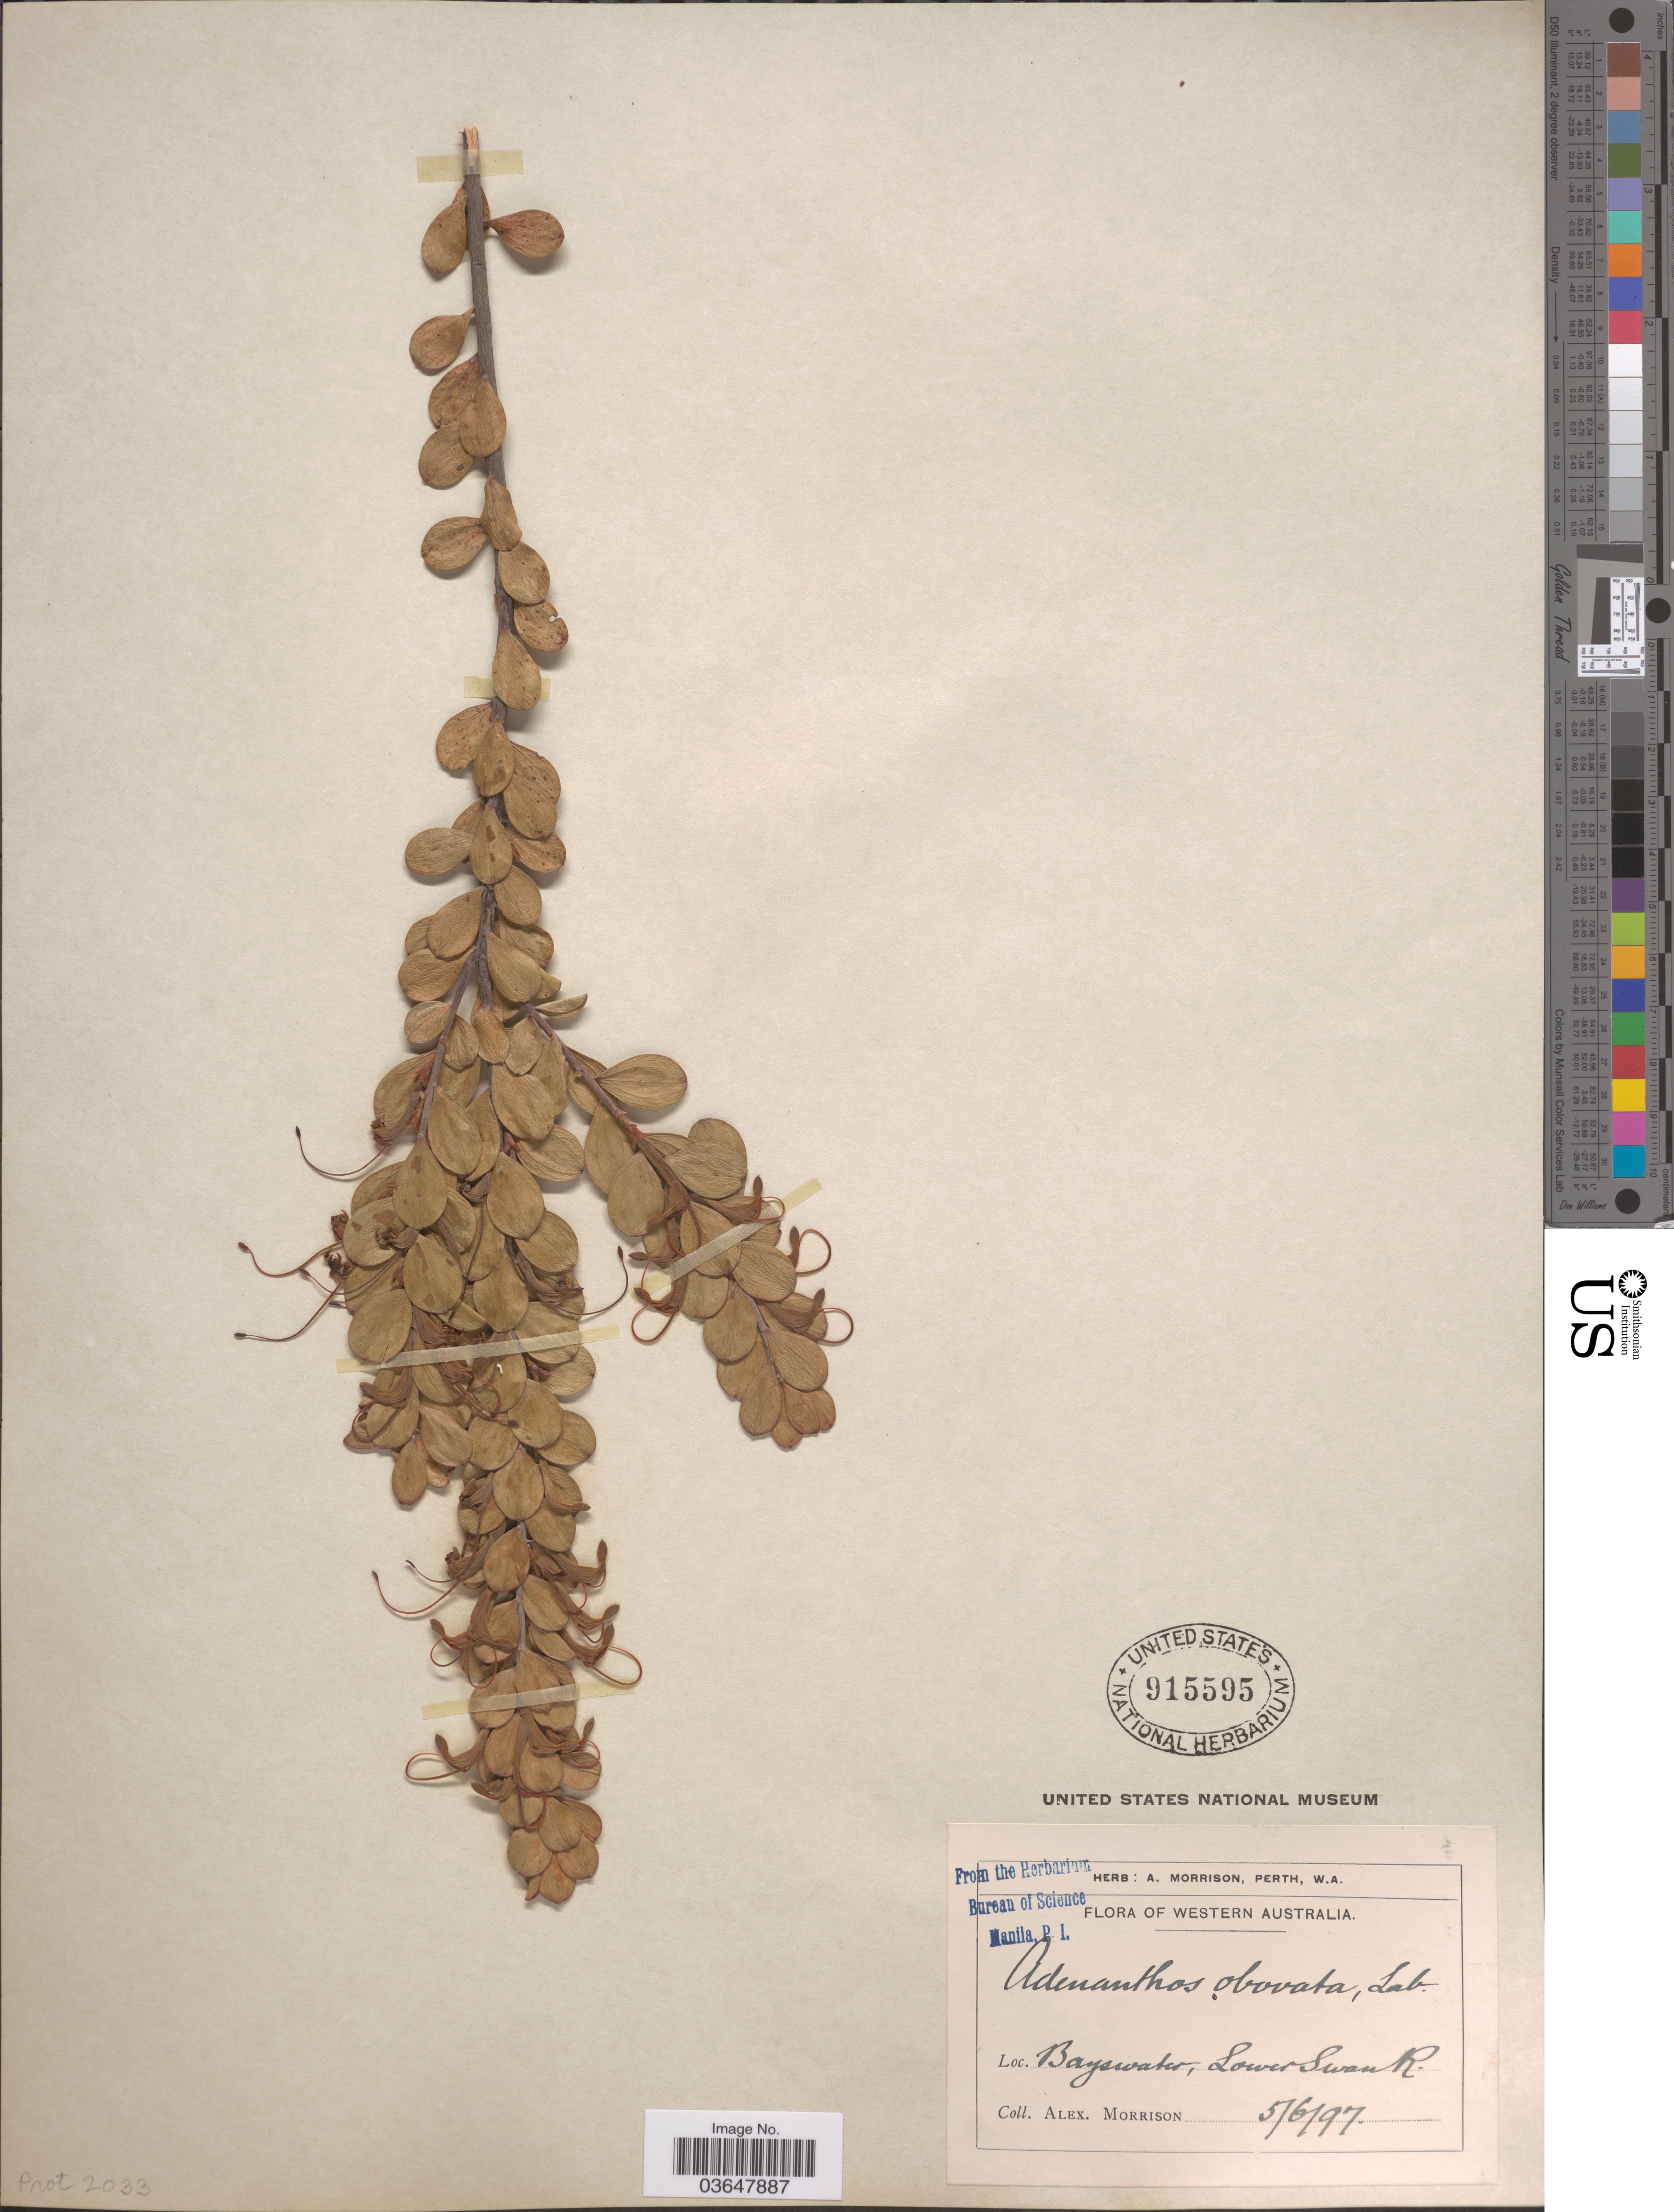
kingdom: Plantae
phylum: Tracheophyta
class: Magnoliopsida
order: Proteales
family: Proteaceae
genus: Adenanthos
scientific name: Adenanthos obovatus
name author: Labill.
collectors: A. Morrison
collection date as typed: Transcribed d/m/y: 5/6/97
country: Australia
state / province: Western Australia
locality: Bayswater, Lower Swan R.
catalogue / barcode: US 915595